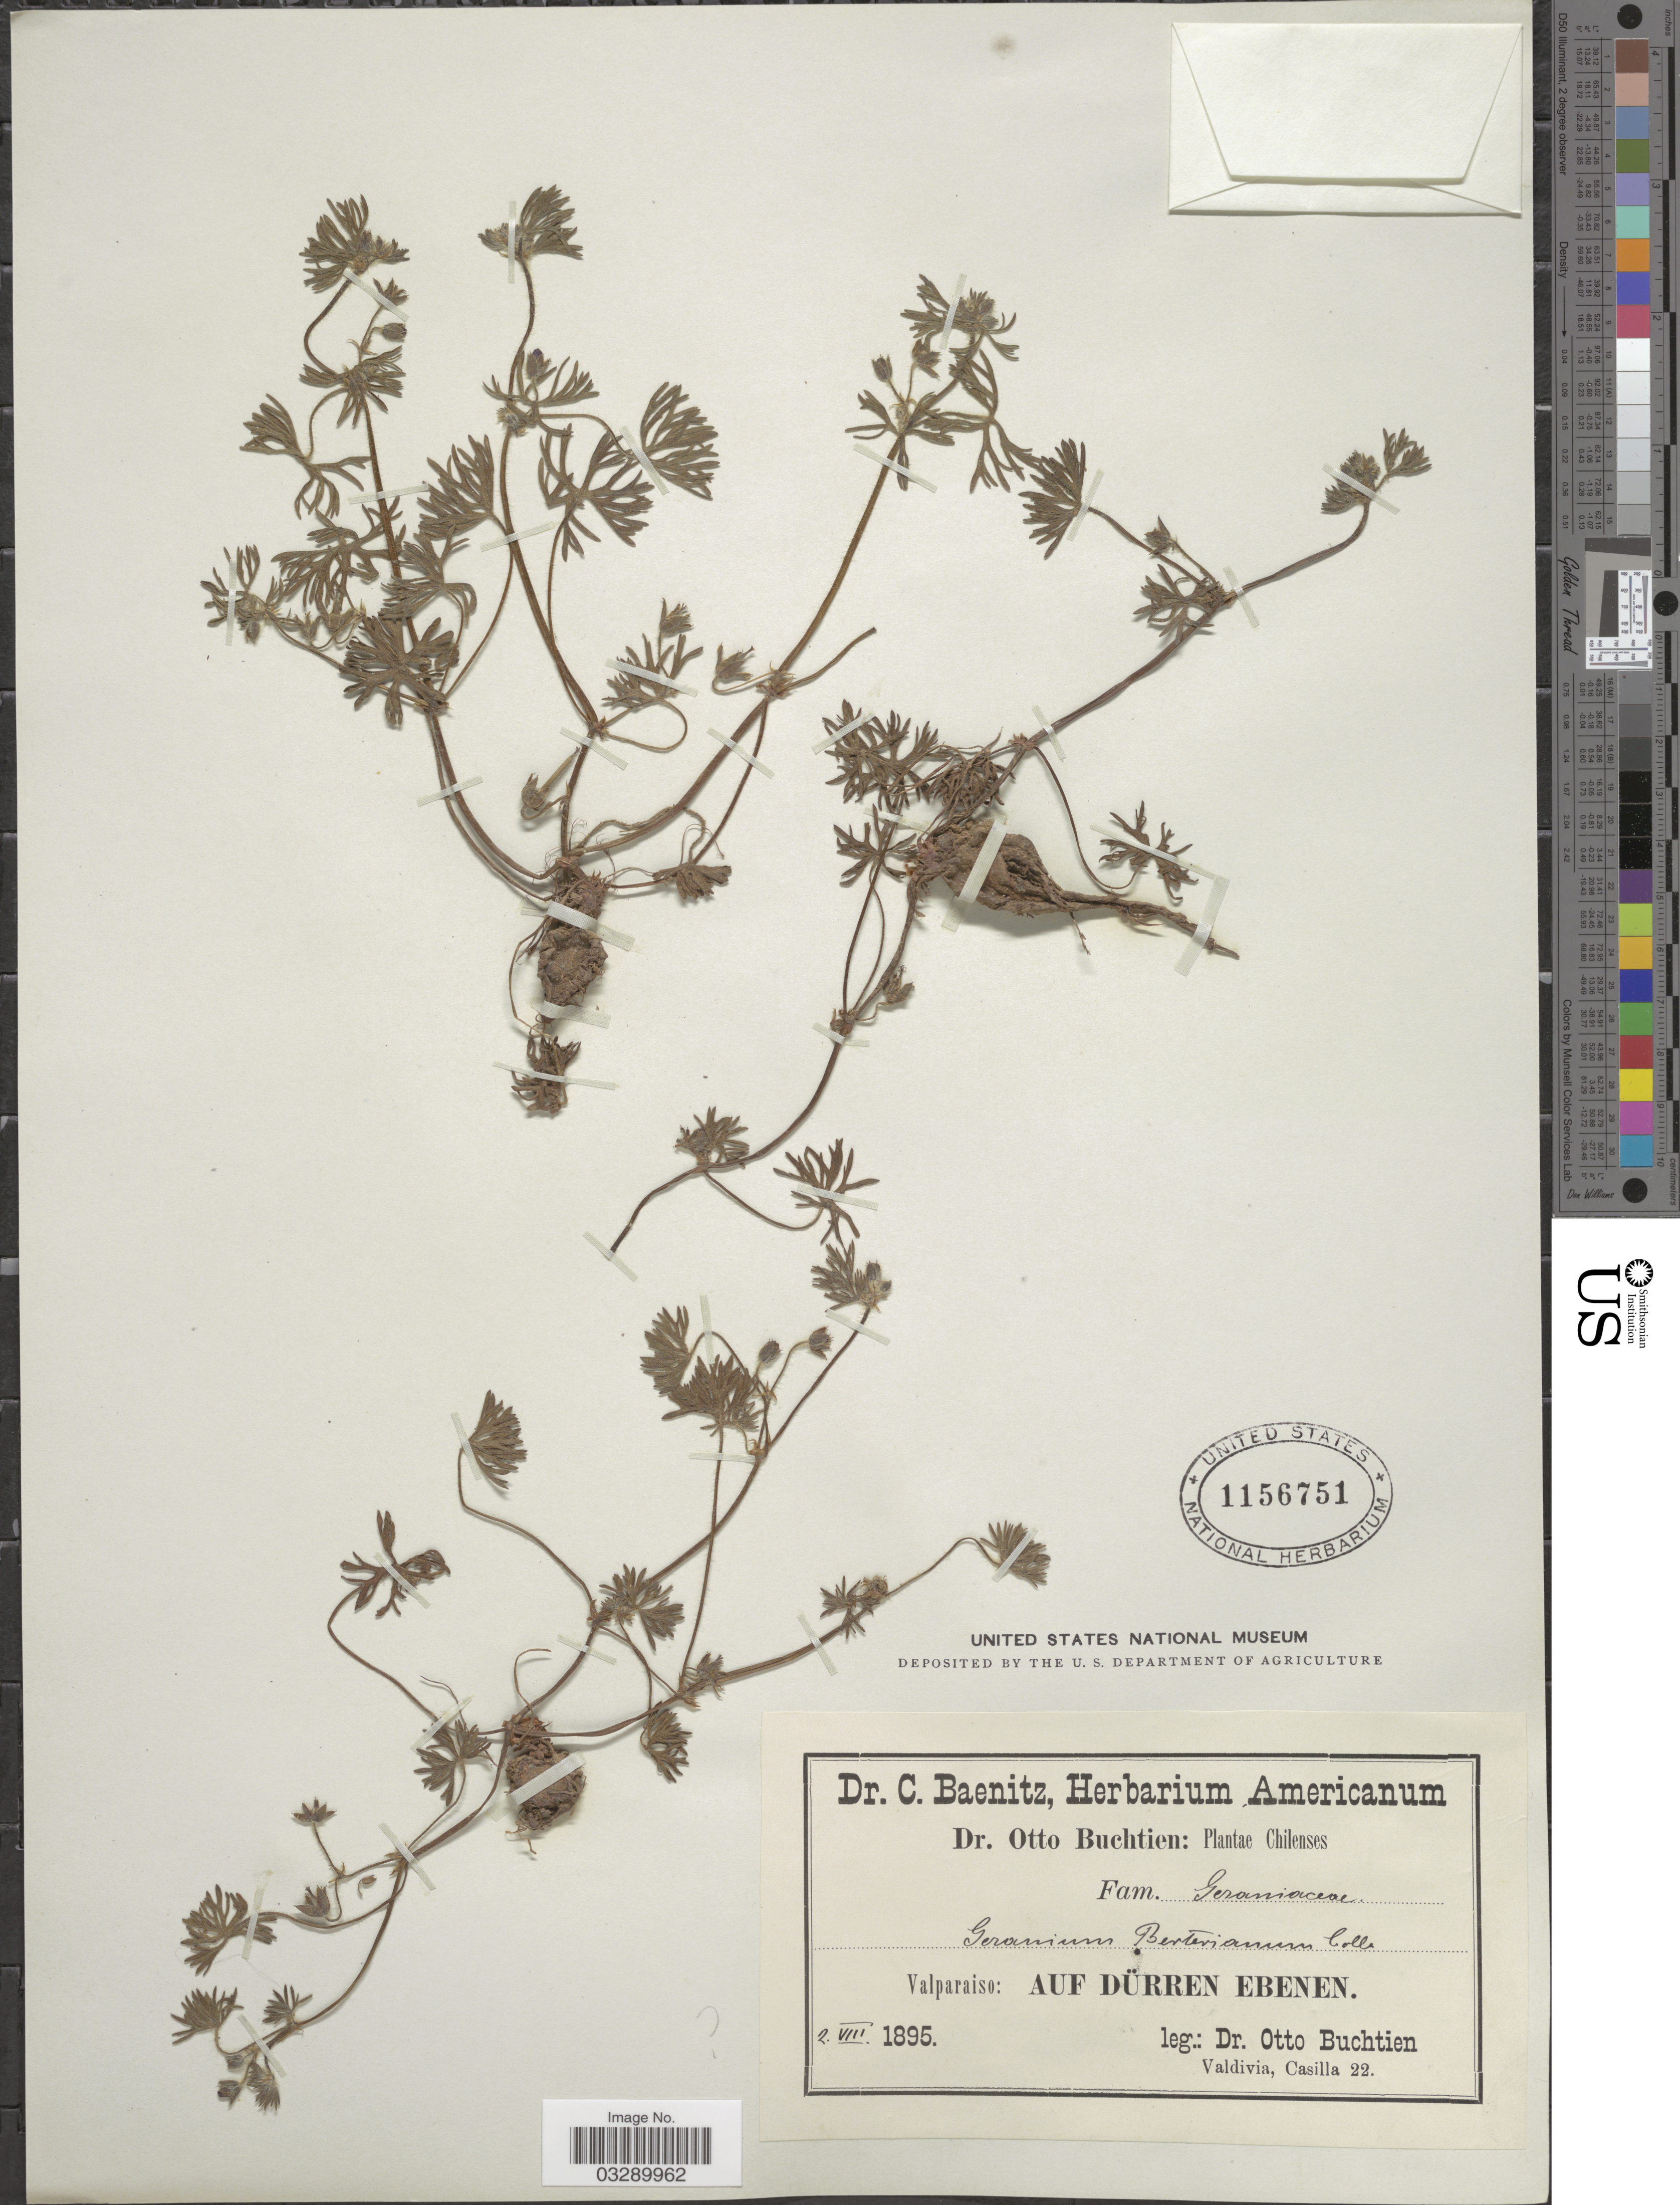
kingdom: Plantae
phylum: Tracheophyta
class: Magnoliopsida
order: Geraniales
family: Geraniaceae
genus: Geranium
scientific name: Geranium berteroanum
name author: Colla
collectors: O. Buchtien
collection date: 1895-08-02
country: Chile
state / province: Valparaíso (V)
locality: Auf Düirren Ebenen.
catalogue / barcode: US 1156751